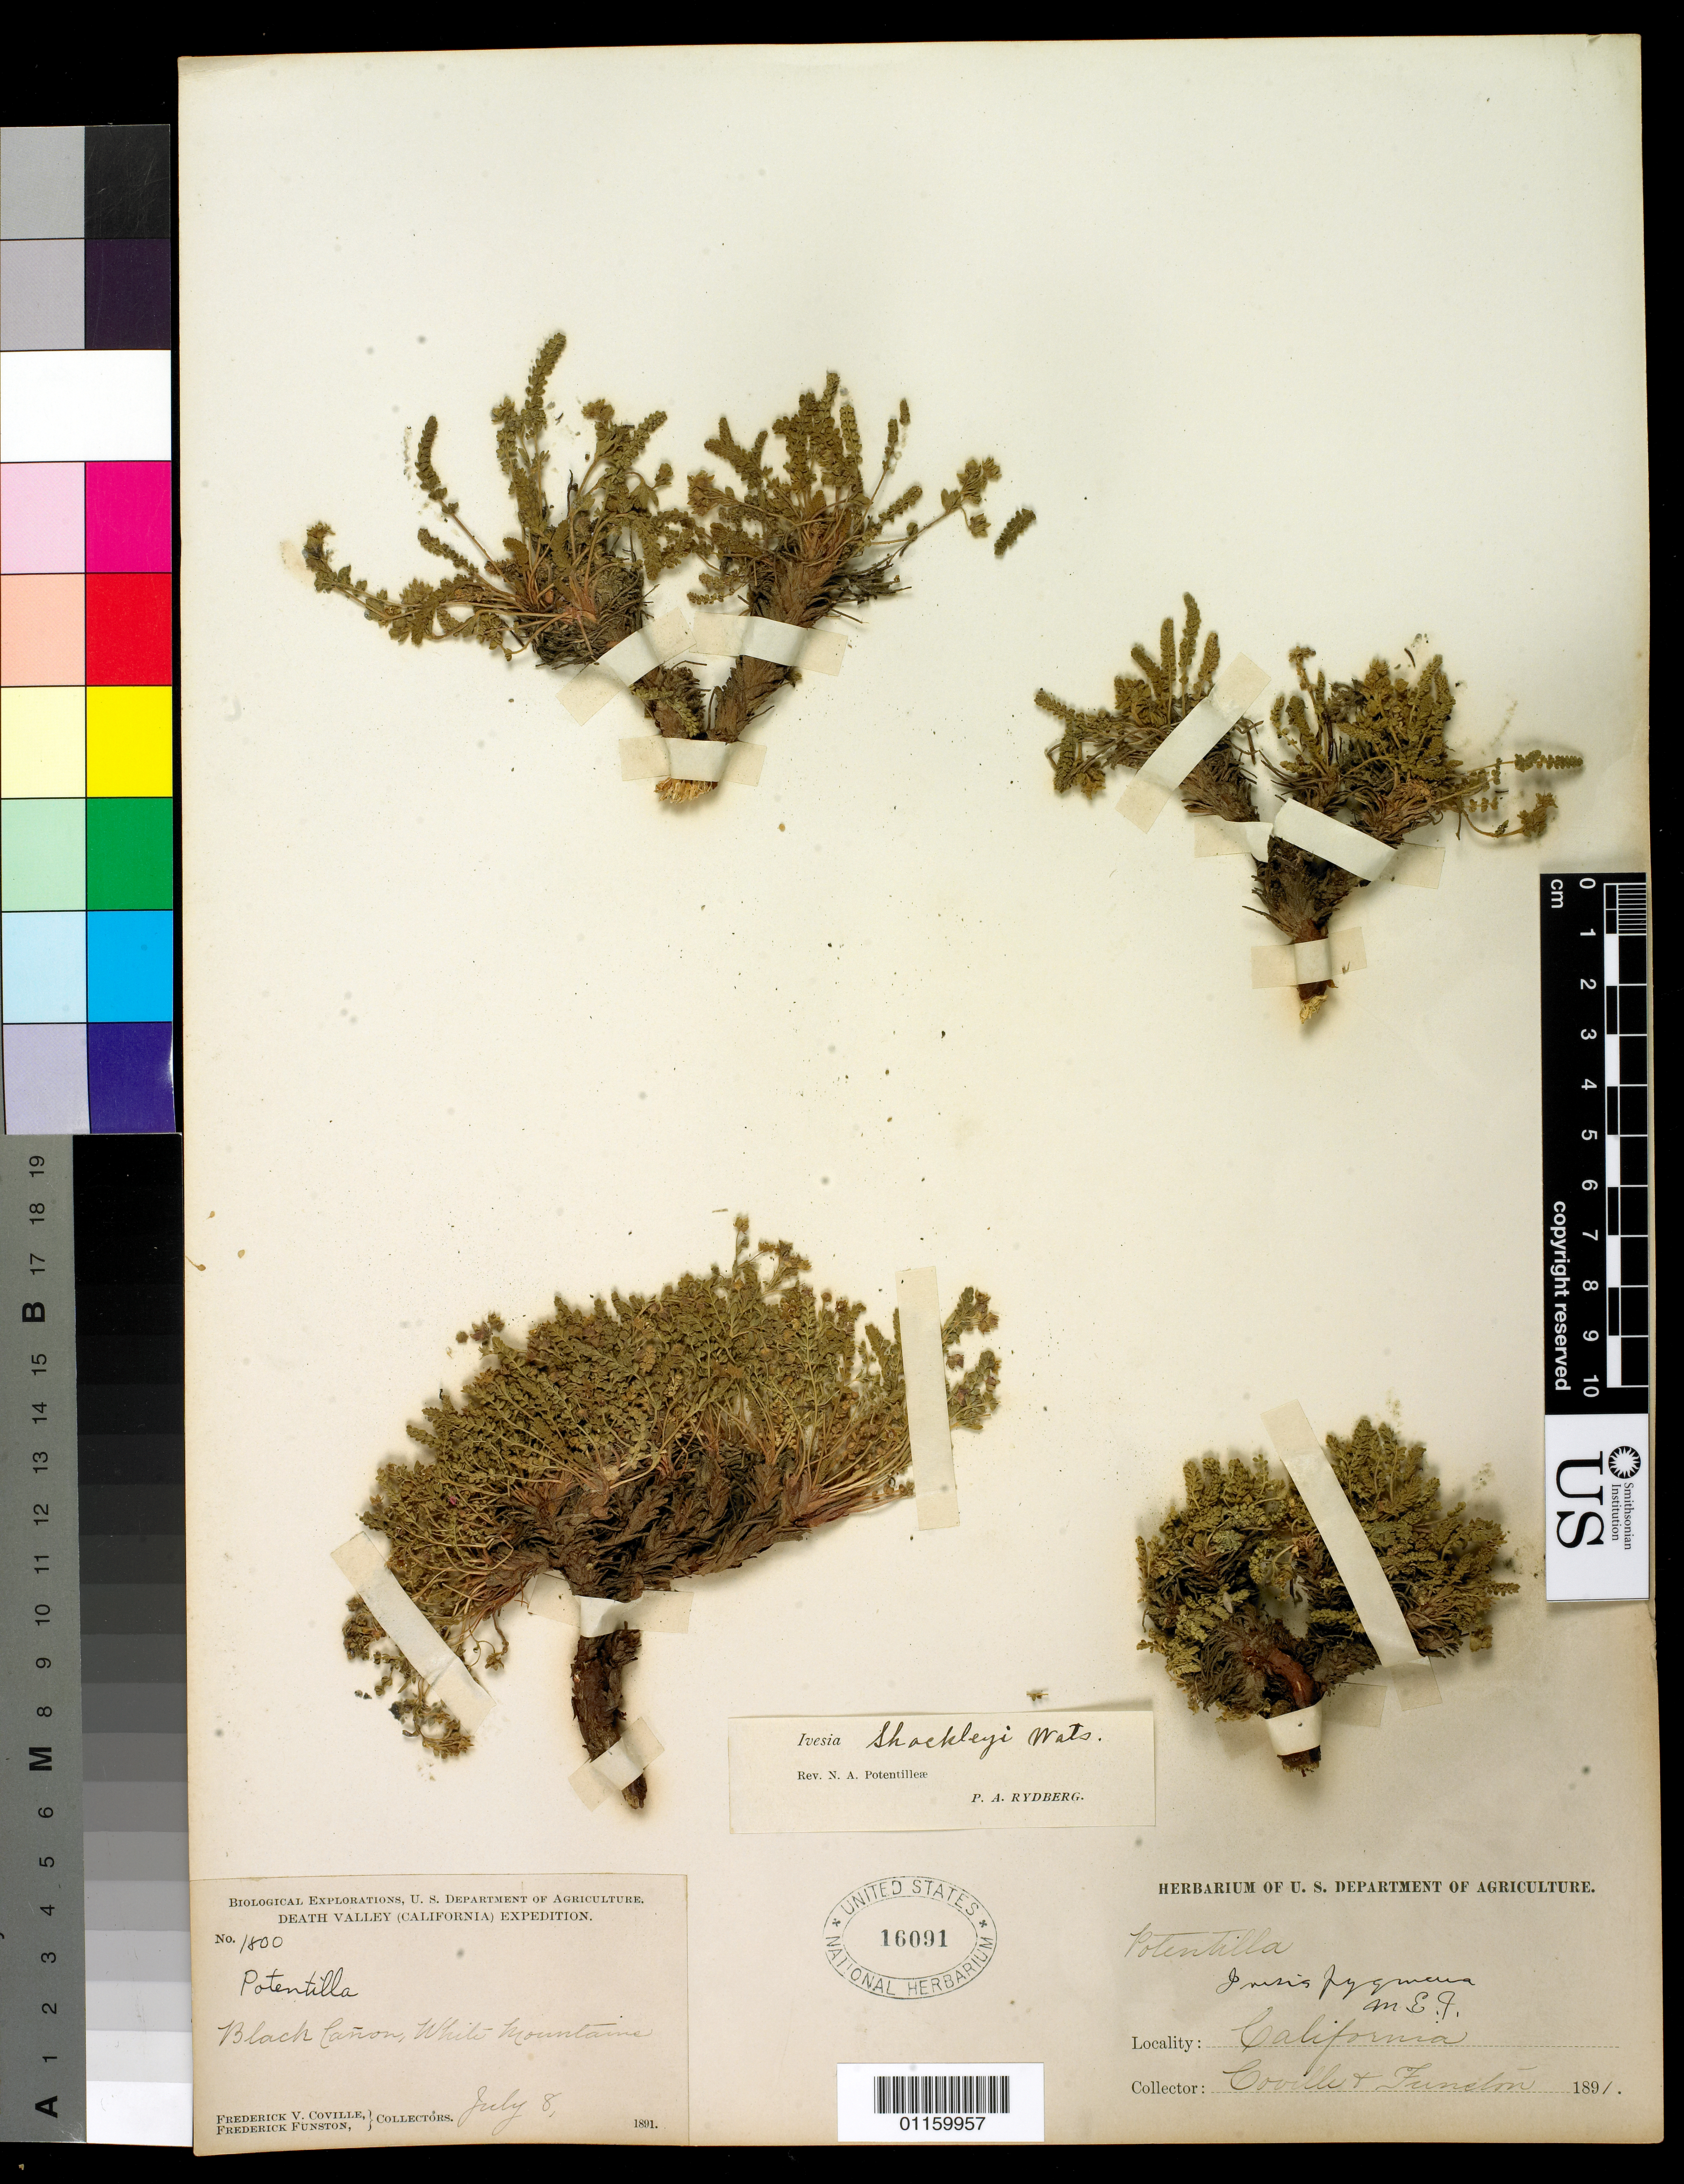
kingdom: Plantae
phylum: Tracheophyta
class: Magnoliopsida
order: Rosales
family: Rosaceae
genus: Potentilla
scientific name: Potentilla shockleyi var. shockleyi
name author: (S. Watson) Jeps.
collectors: F. V. Coville & F. Funston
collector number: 1800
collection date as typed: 08 Jul 1891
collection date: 1891-07-08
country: United States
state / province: California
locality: Black Canyon, White Mt.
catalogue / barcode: US 16091